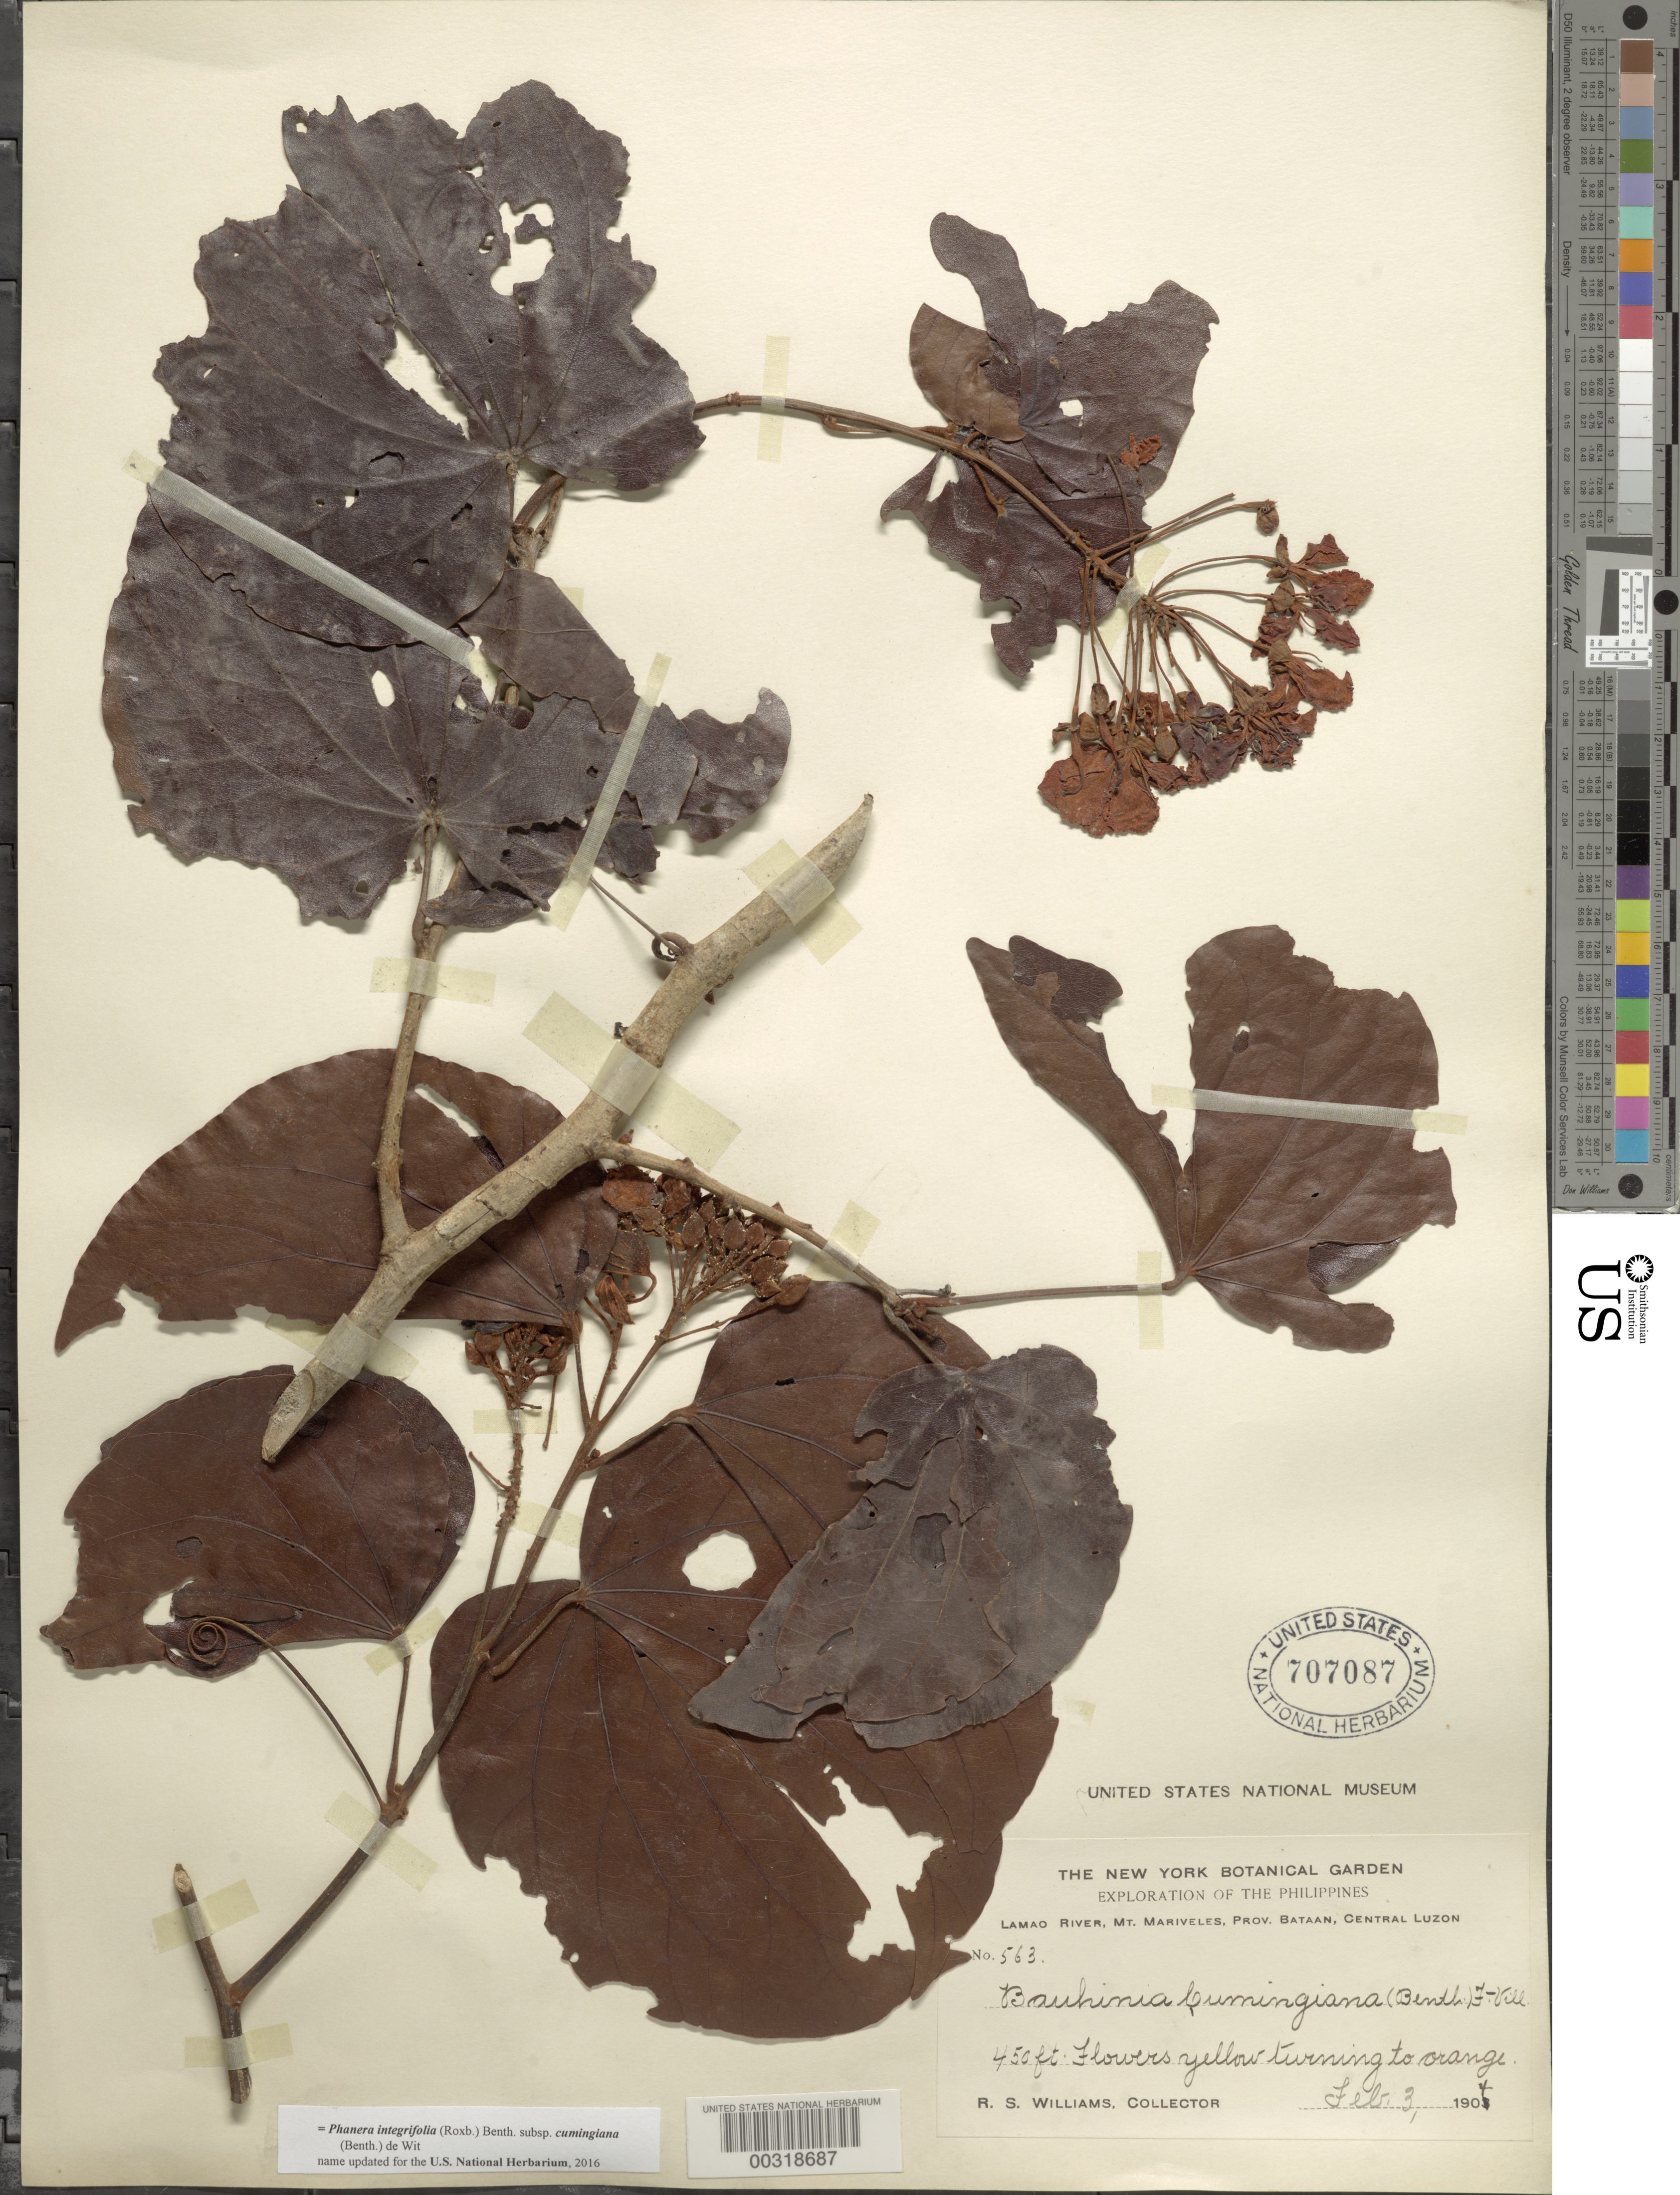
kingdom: Plantae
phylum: Tracheophyta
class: Magnoliopsida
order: Fabales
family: Fabaceae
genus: Phanera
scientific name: Phanera integrifolia subsp. cumingiana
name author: (Benth.) de Wit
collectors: R. S. Williams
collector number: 563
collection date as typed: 03 Feb 1904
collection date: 1904-02-03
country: Philippines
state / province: Central Luzon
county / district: Bataan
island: Luzon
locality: Lamao River, Mt. Mariveles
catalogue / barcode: US 707087